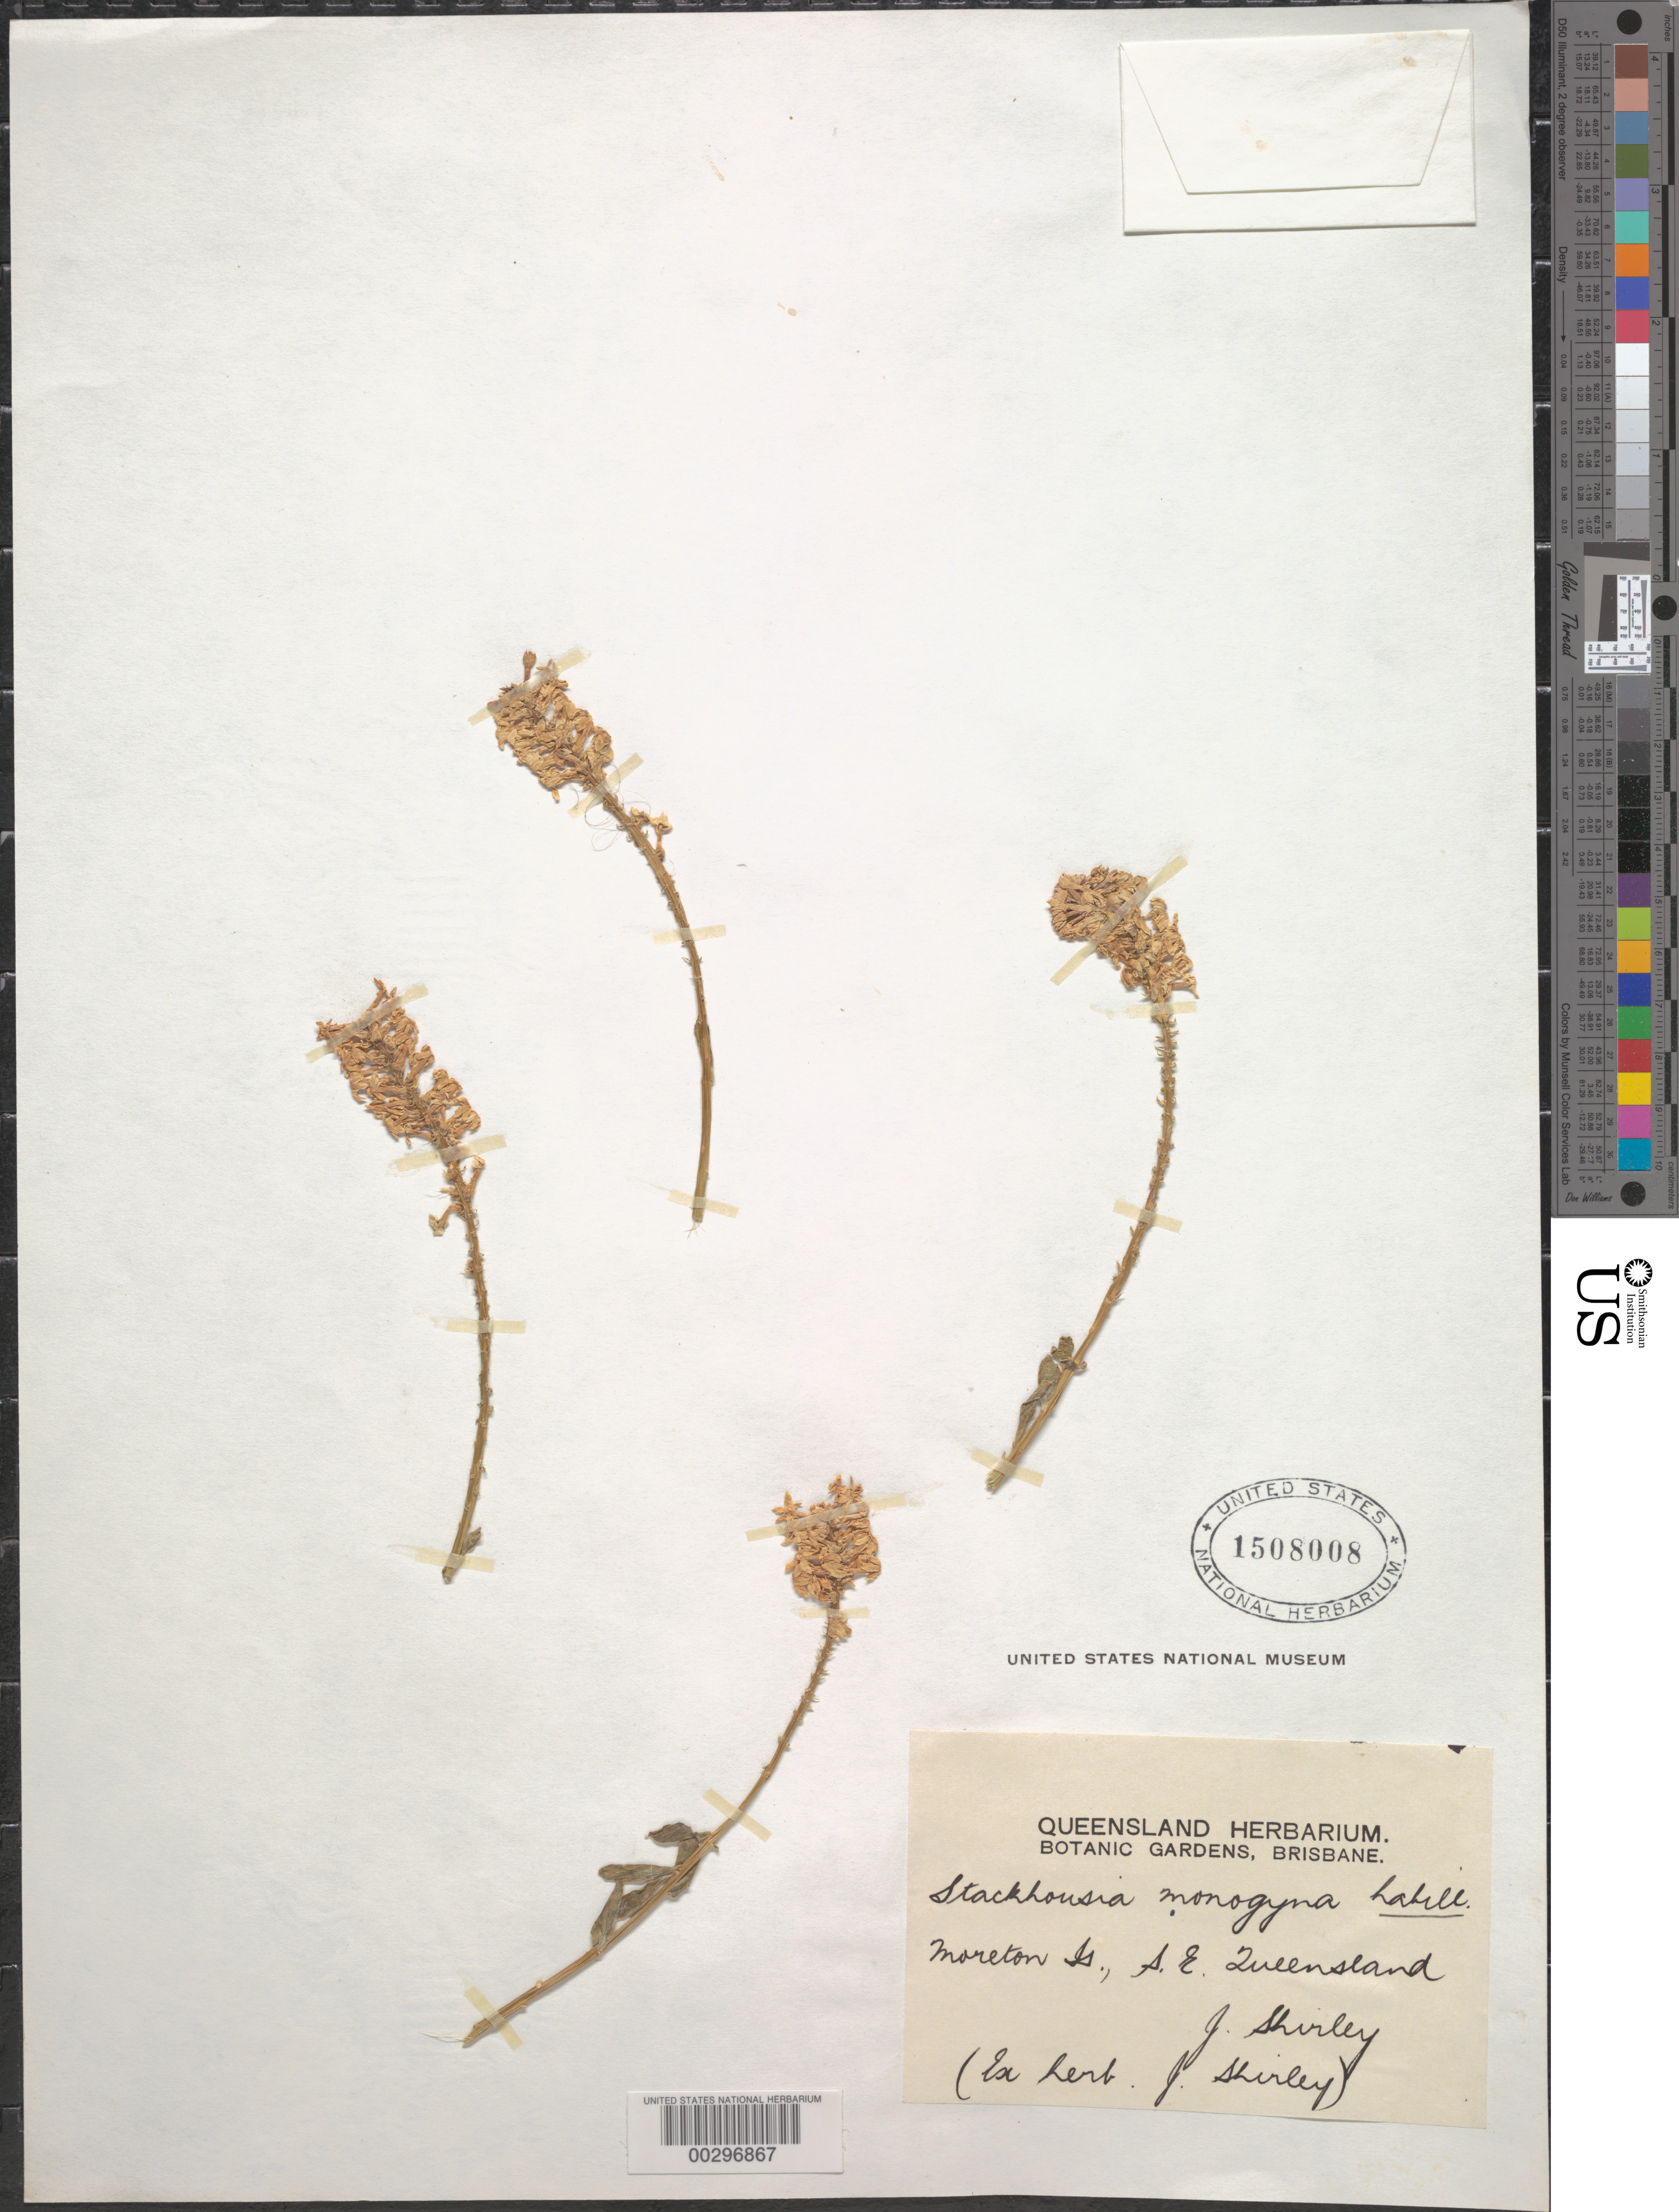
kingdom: Plantae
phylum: Tracheophyta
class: Magnoliopsida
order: Celastrales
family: Celastraceae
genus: Stackhousia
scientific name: Stackhousia monogyna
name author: Labill.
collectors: J. Shirley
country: Australia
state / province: Queensland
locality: Se queensland, moreton i.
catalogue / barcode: US 1508008